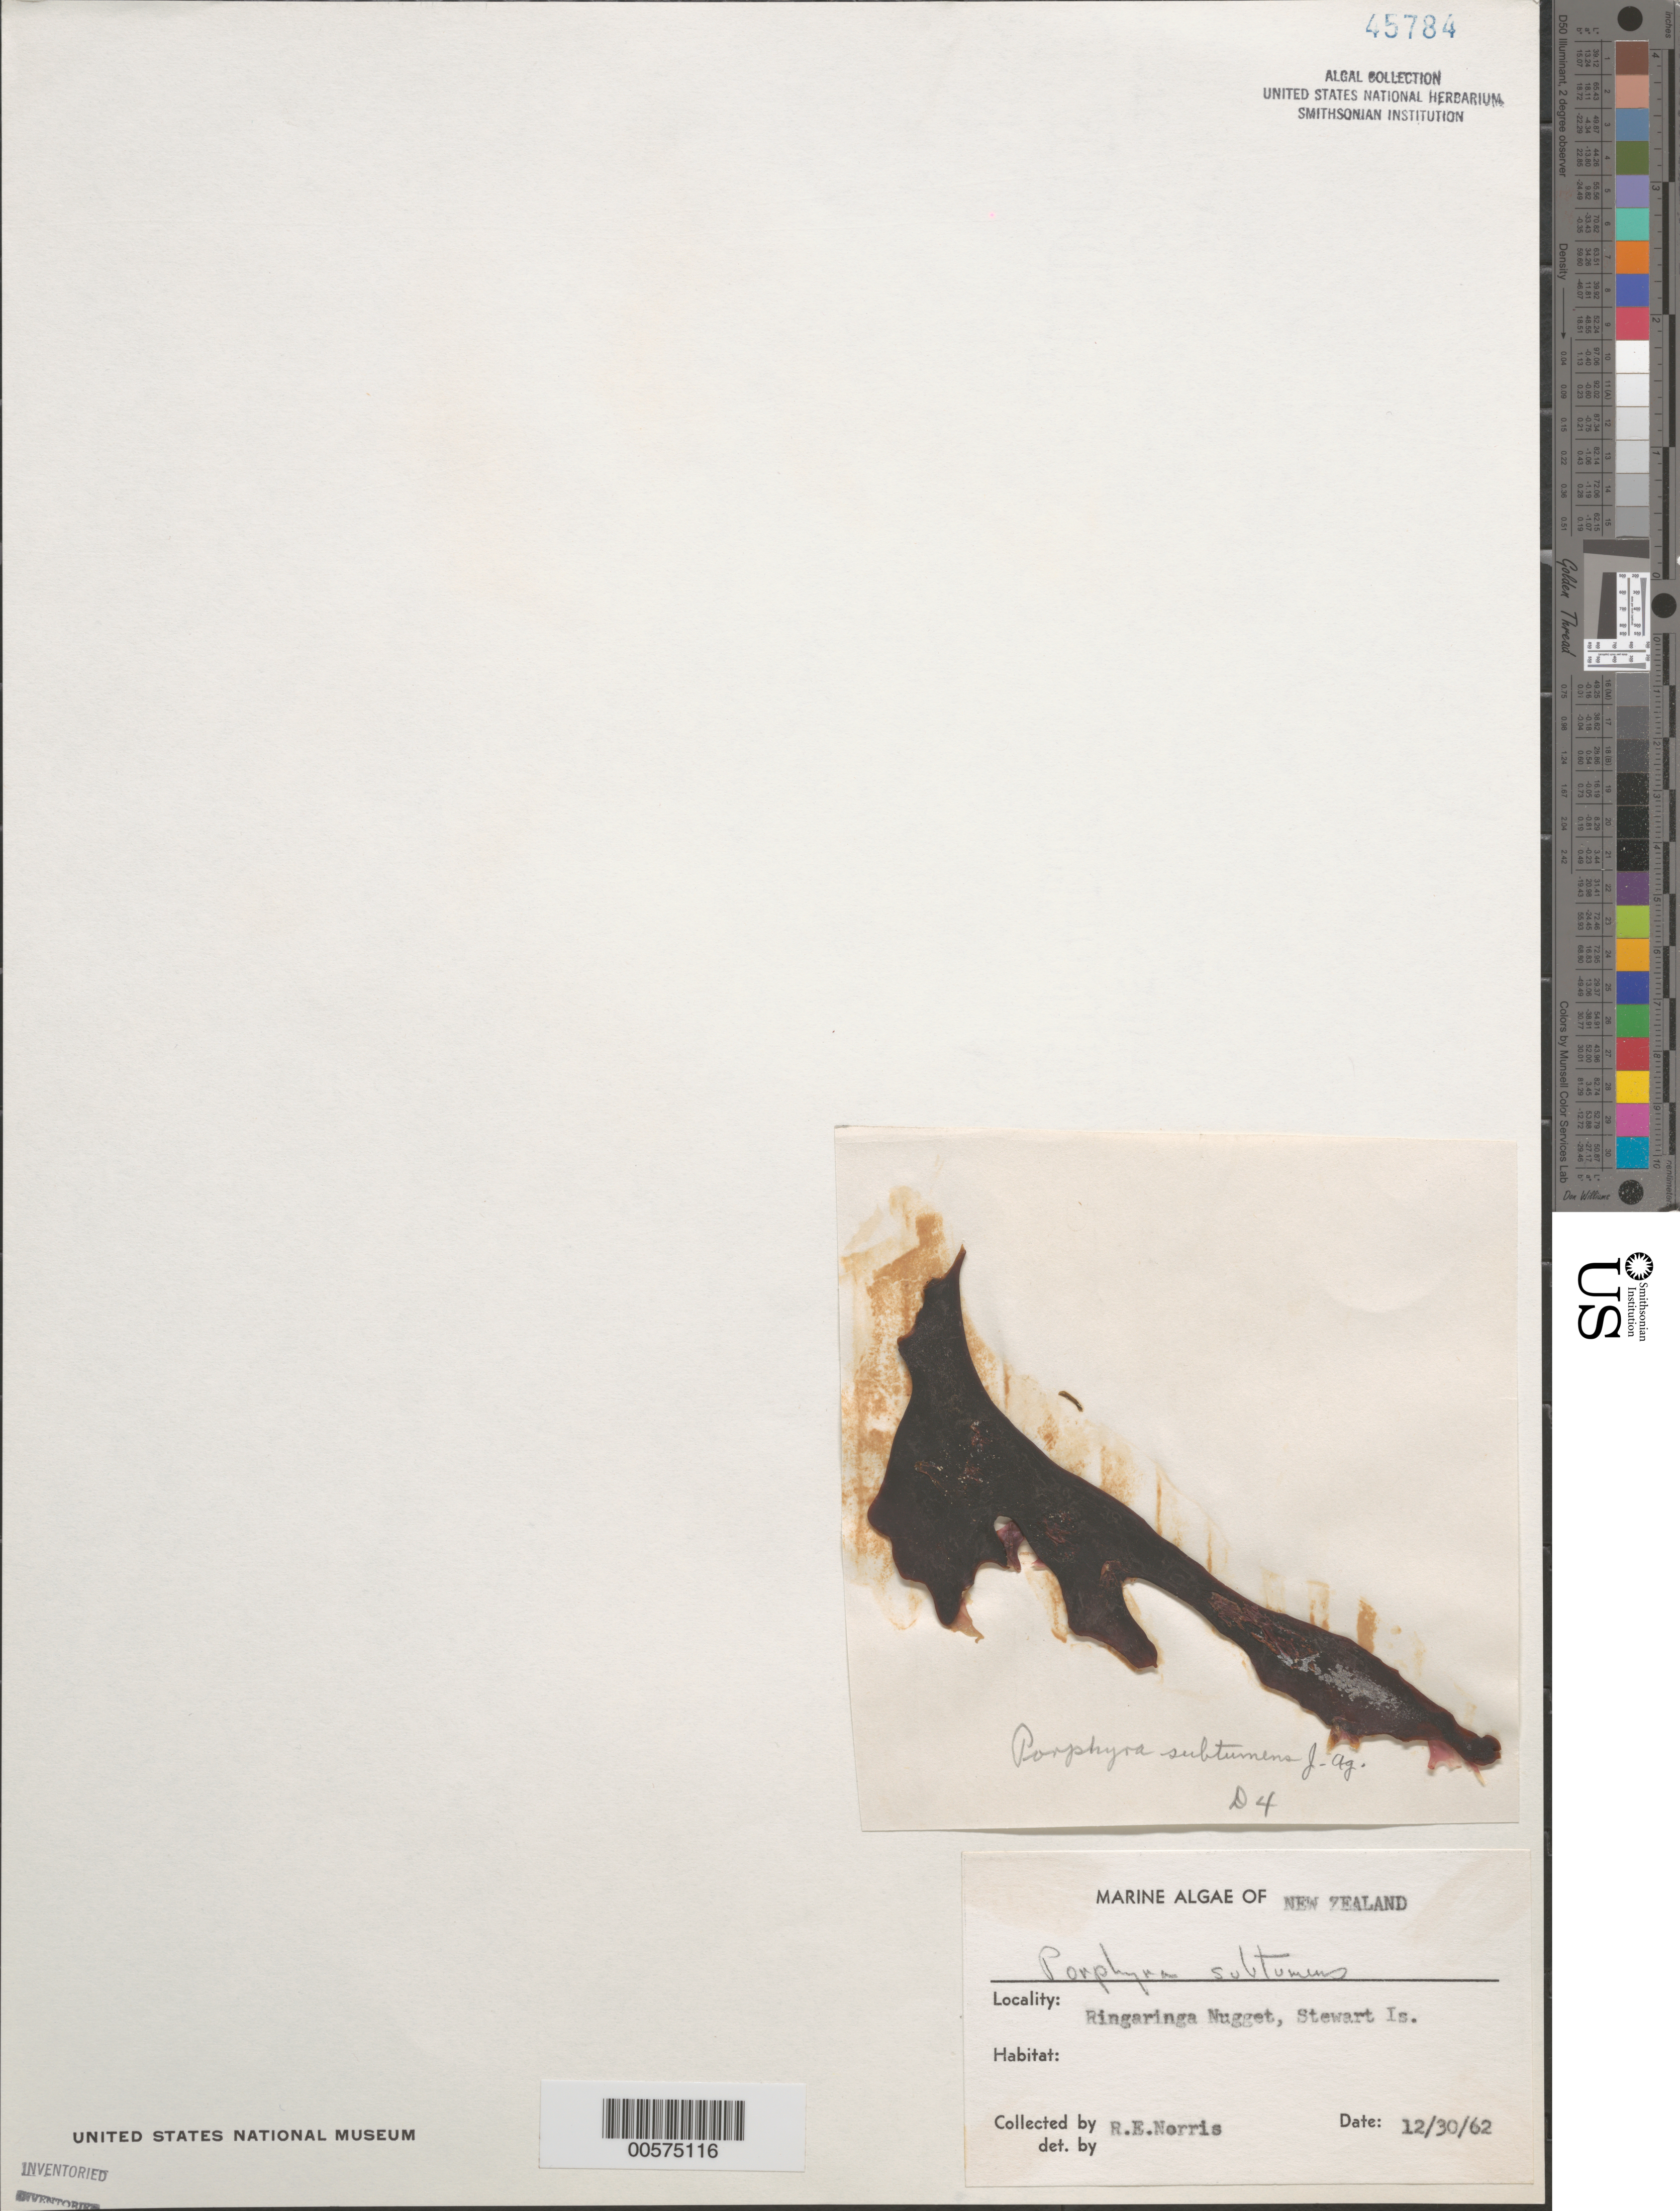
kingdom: Plantae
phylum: Rhodophyta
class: Compsopogonophyceae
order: Erythropeltidales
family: Erythrotrichiaceae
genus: Pyrophyllon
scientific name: Pyrophyllon subtumens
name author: (J. Agardh ex Laing) W.A. Nelson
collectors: R. E. Norris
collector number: D4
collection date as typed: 30 Dec 1962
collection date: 1962-12-30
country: New Zealand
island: Stewart Island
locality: Ringaringa Nugget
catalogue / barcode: US 45784